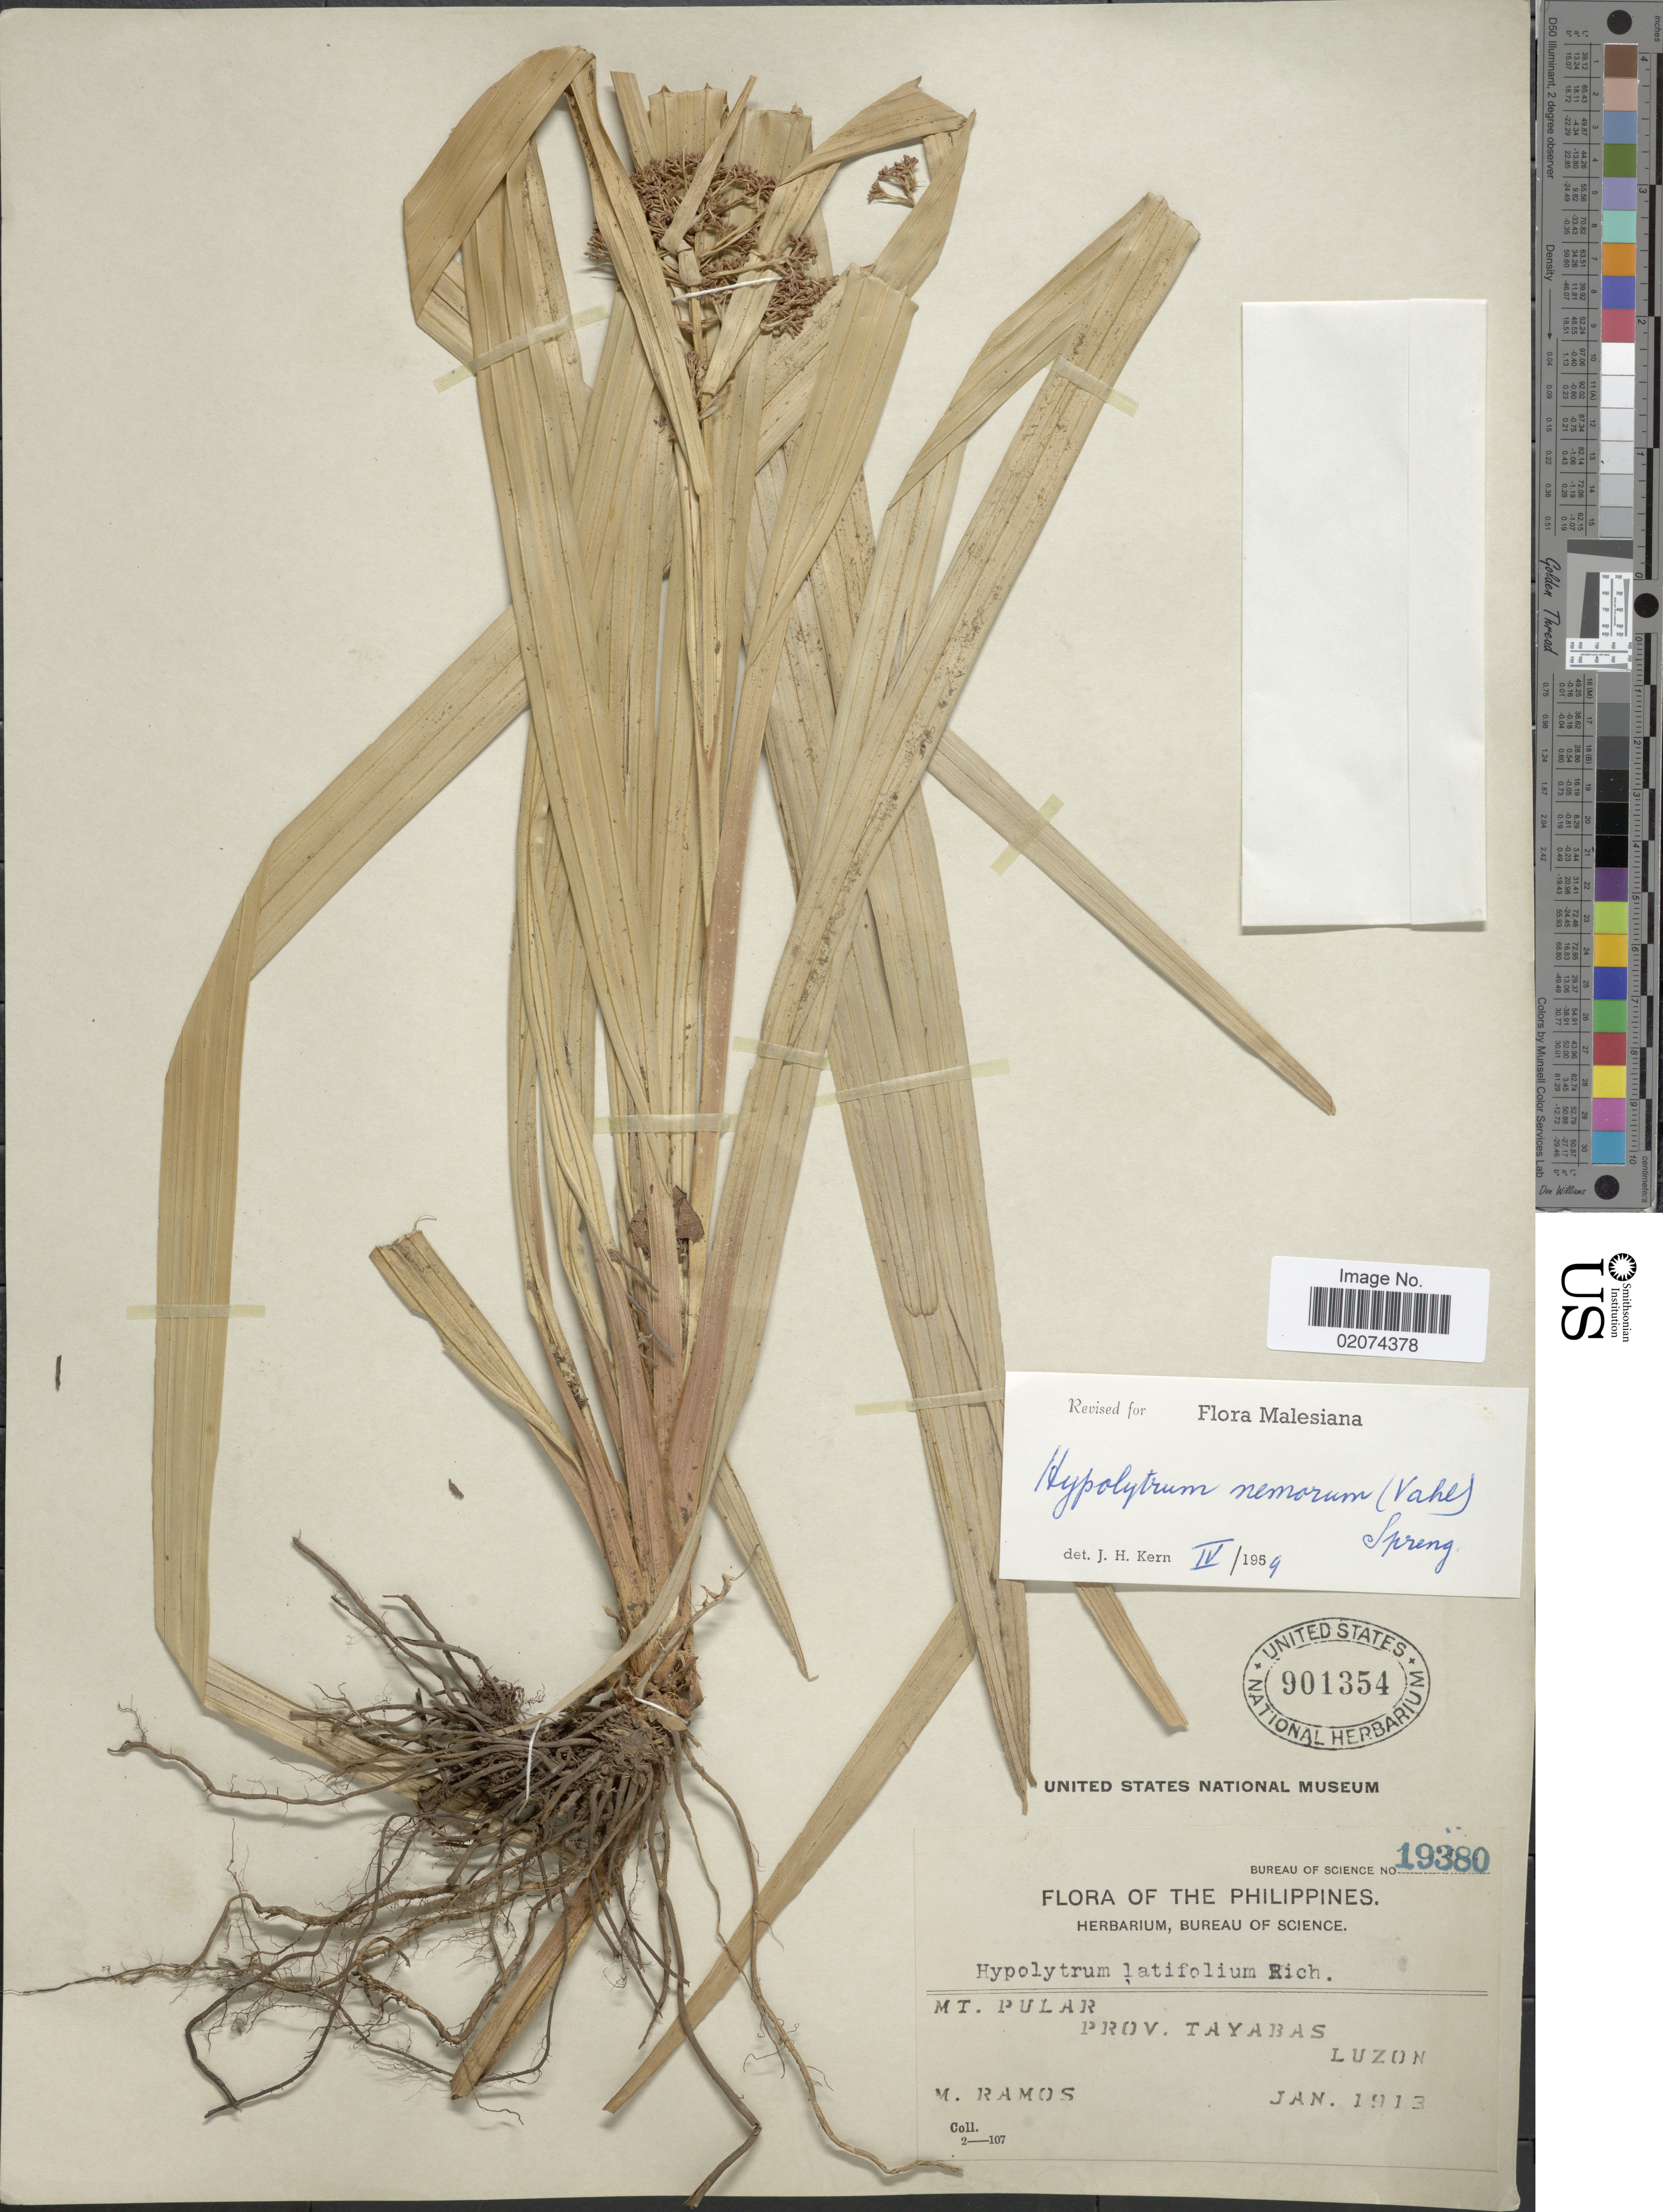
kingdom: Plantae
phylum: Tracheophyta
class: Liliopsida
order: Poales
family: Cyperaceae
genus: Hypolytrum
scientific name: Hypolytrum nemorum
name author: (Vahl) Spreng.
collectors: M. Ramos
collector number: Bureau of Science19380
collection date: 1913-01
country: Philippines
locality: Prov. Tayabas, Luzon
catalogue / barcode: US 901354